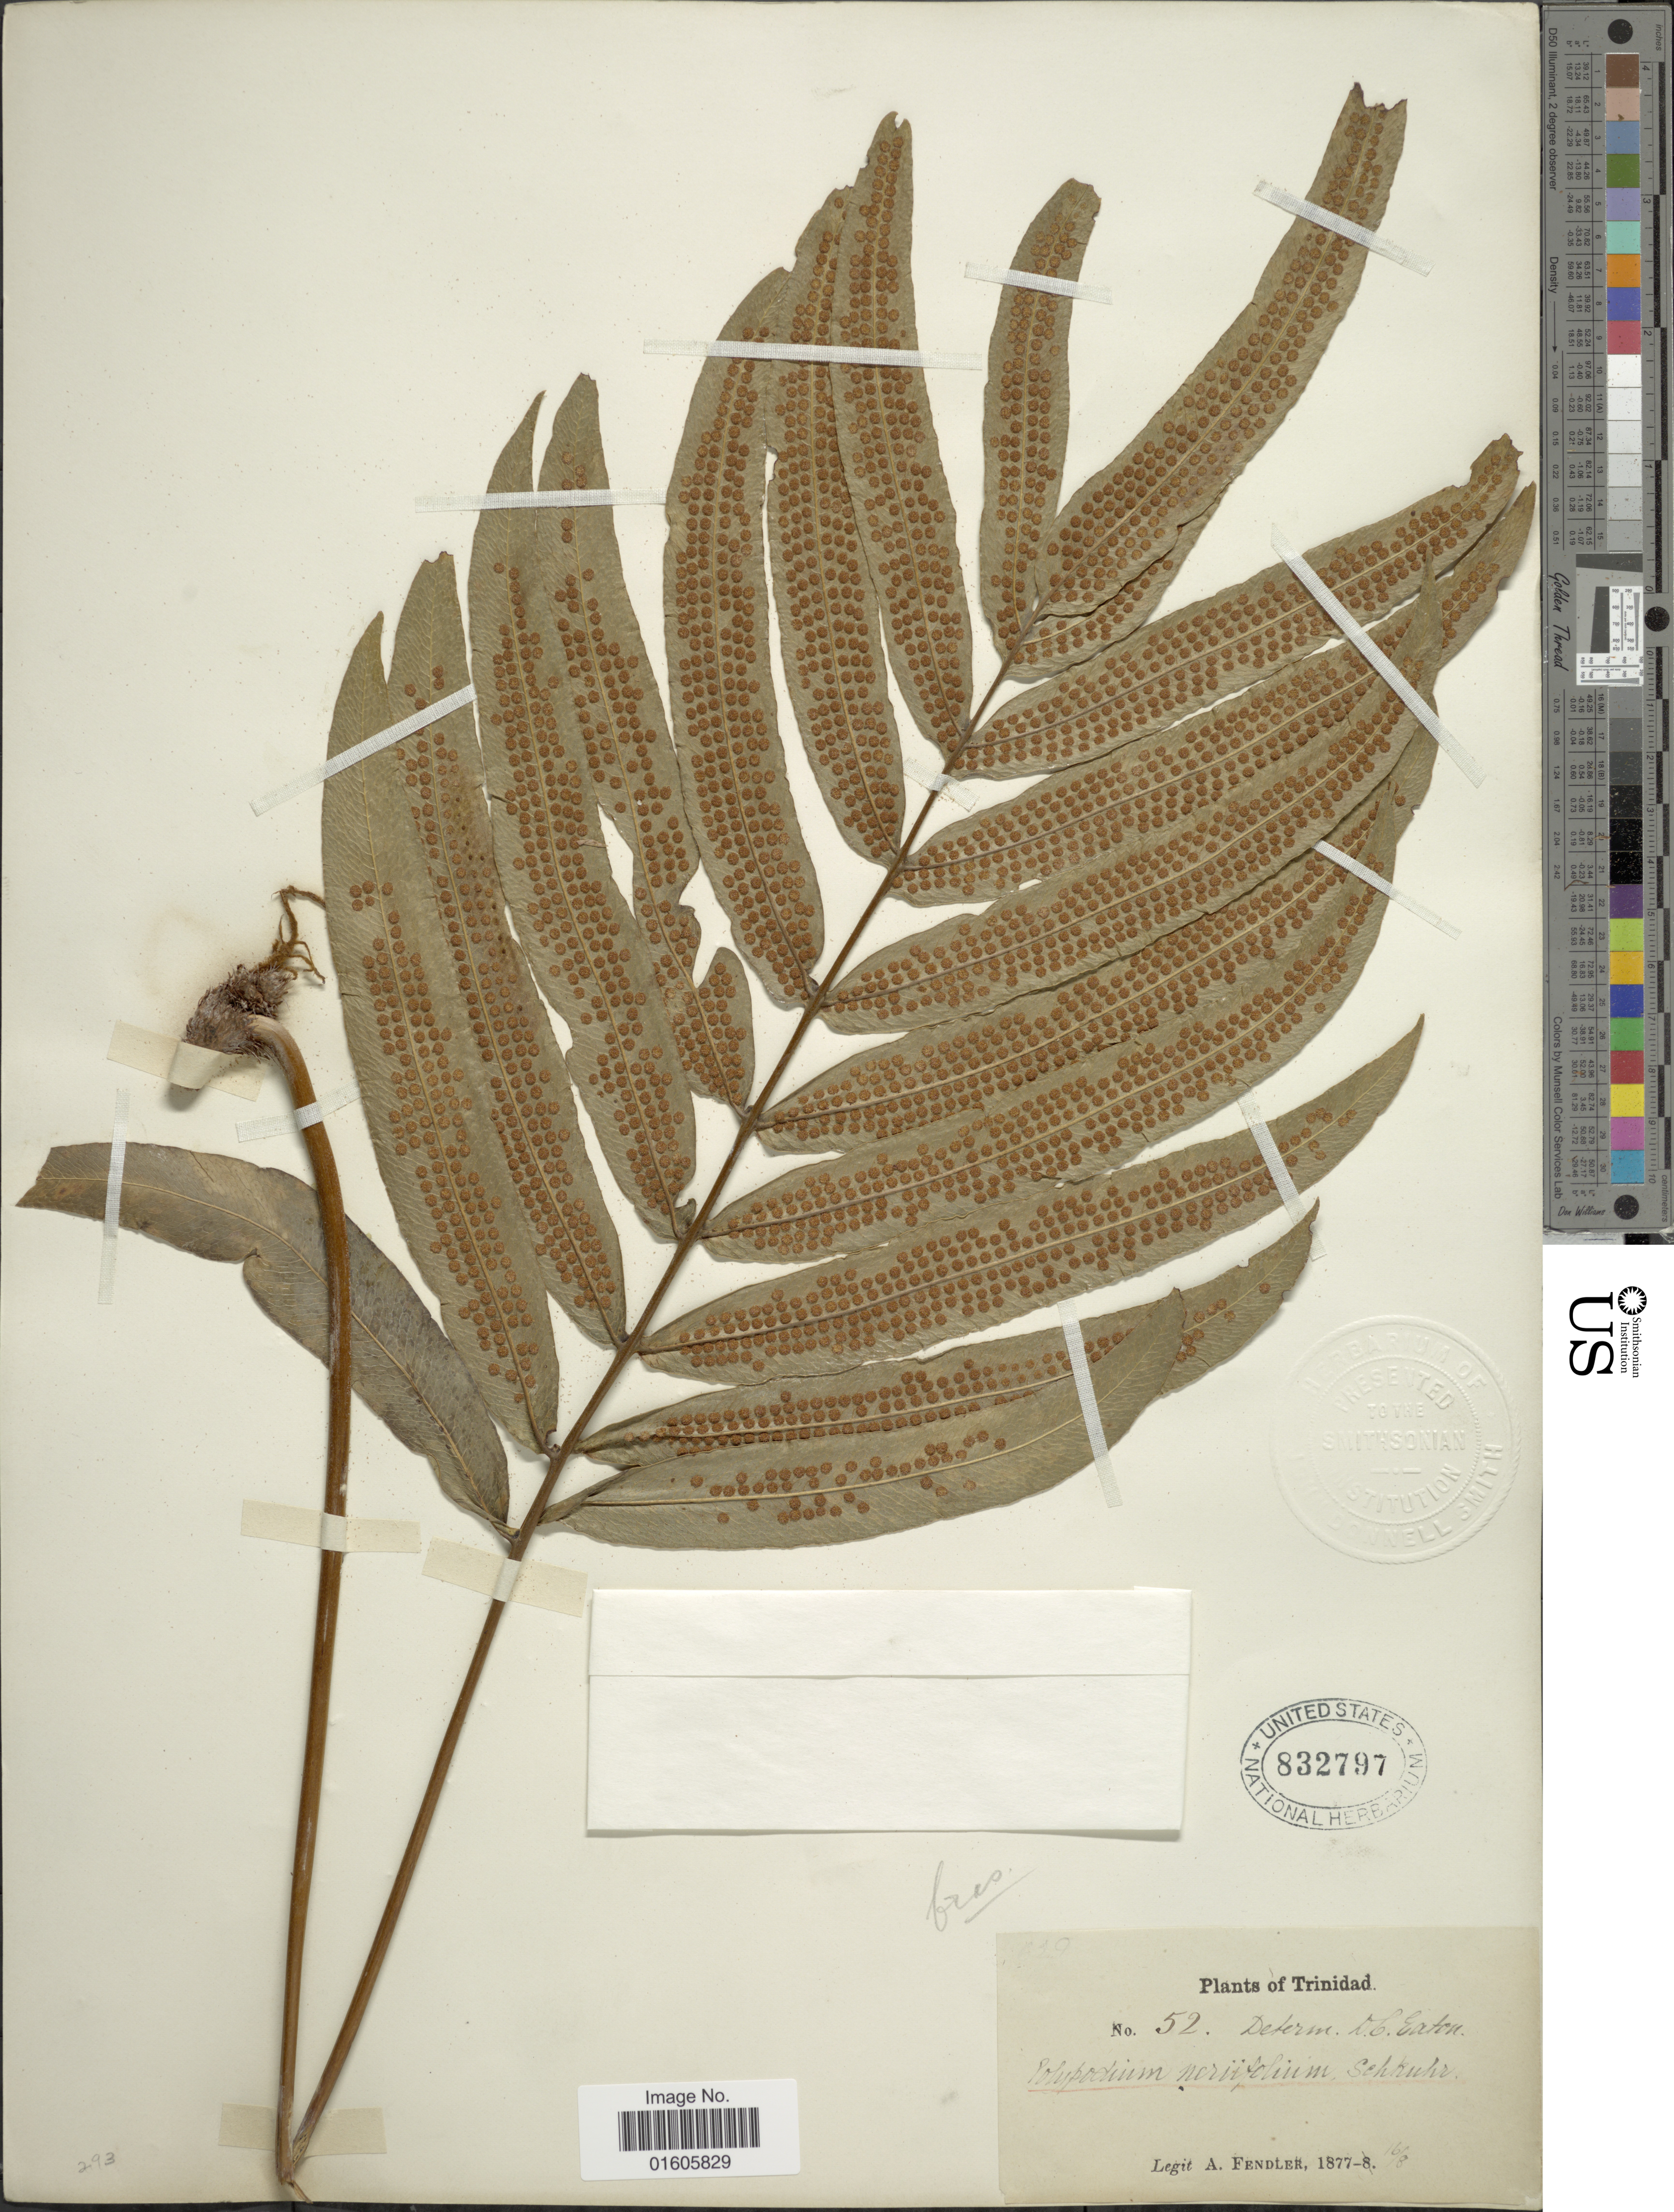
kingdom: Plantae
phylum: Tracheophyta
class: Polypodiopsida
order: Polypodiales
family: Polypodiaceae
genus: Serpocaulon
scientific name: Serpocaulon triseriale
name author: (Sw.) A.R. Sm.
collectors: A. Fendler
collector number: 52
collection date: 1877-08-16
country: Trinidad and Tobago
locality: Trinidad.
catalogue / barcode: US 832797